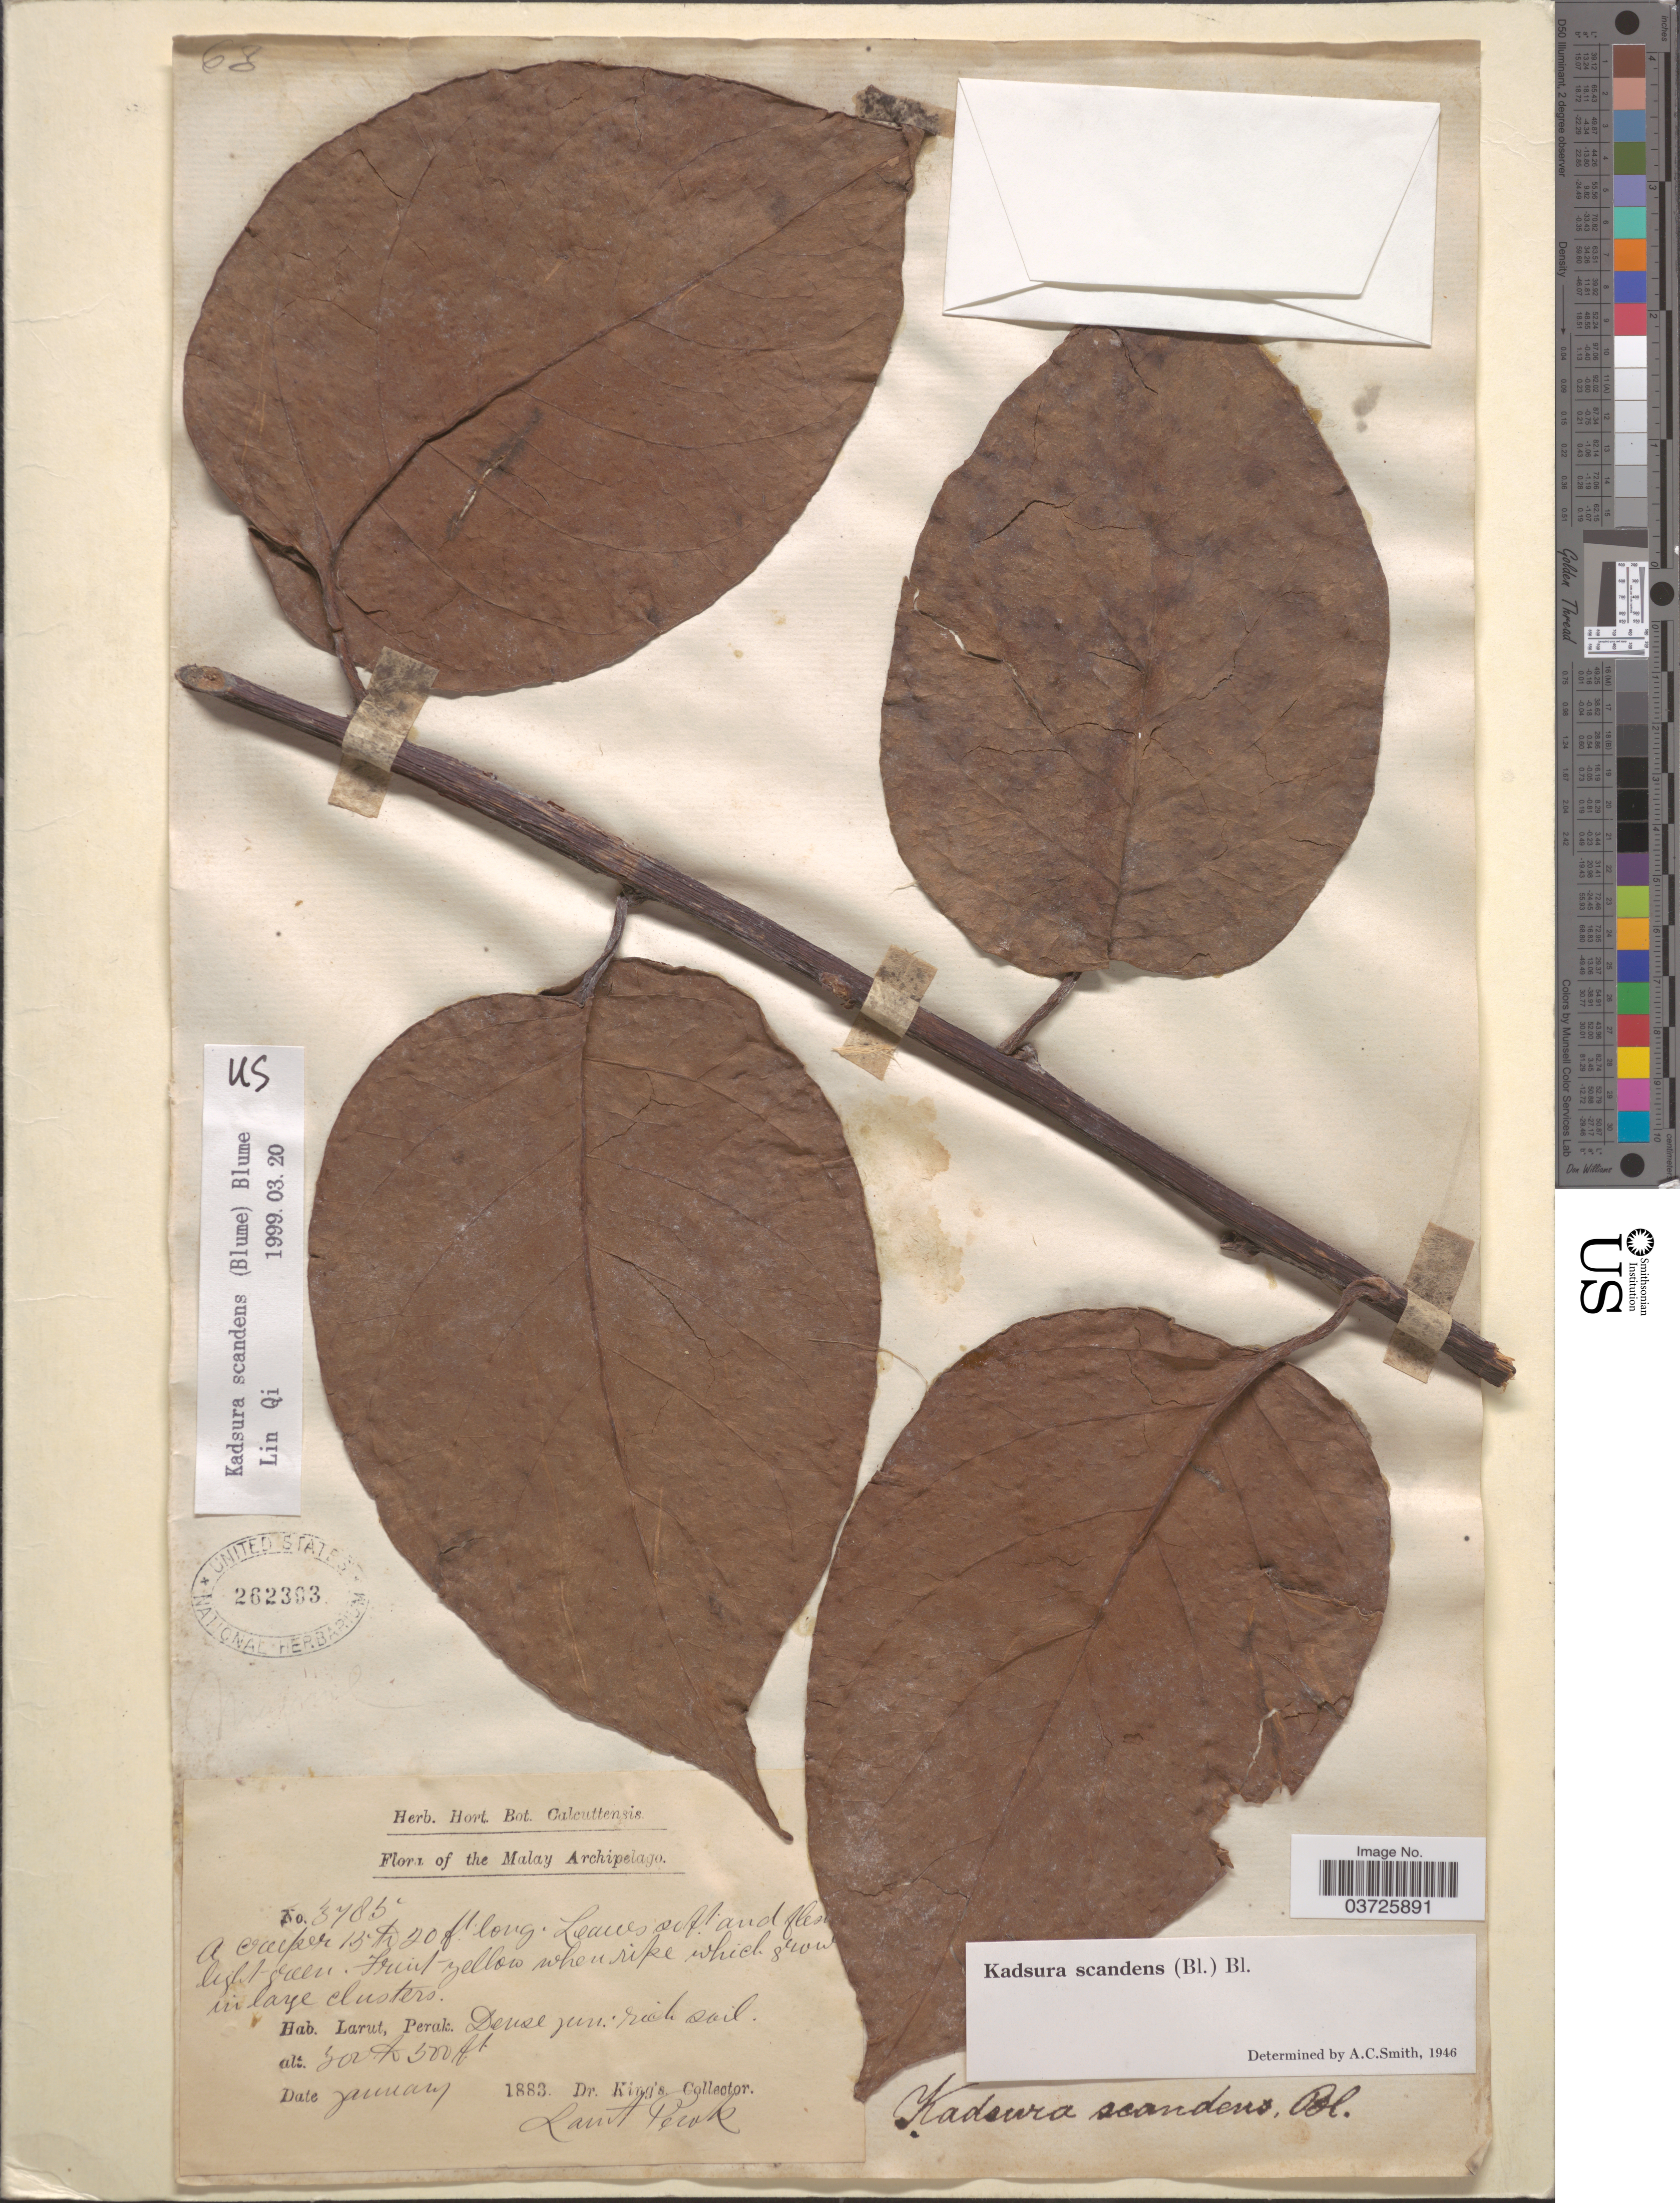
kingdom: Plantae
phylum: Tracheophyta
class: Magnoliopsida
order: Austrobaileyales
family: Schisandraceae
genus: Kadsura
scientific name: Kadsura scandens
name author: (Blume) Blume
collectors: Dr. King's collector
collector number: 3785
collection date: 1883-01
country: Malaysia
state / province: Perak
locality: The Malay Archipelago. Larut.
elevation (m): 61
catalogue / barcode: US 262393